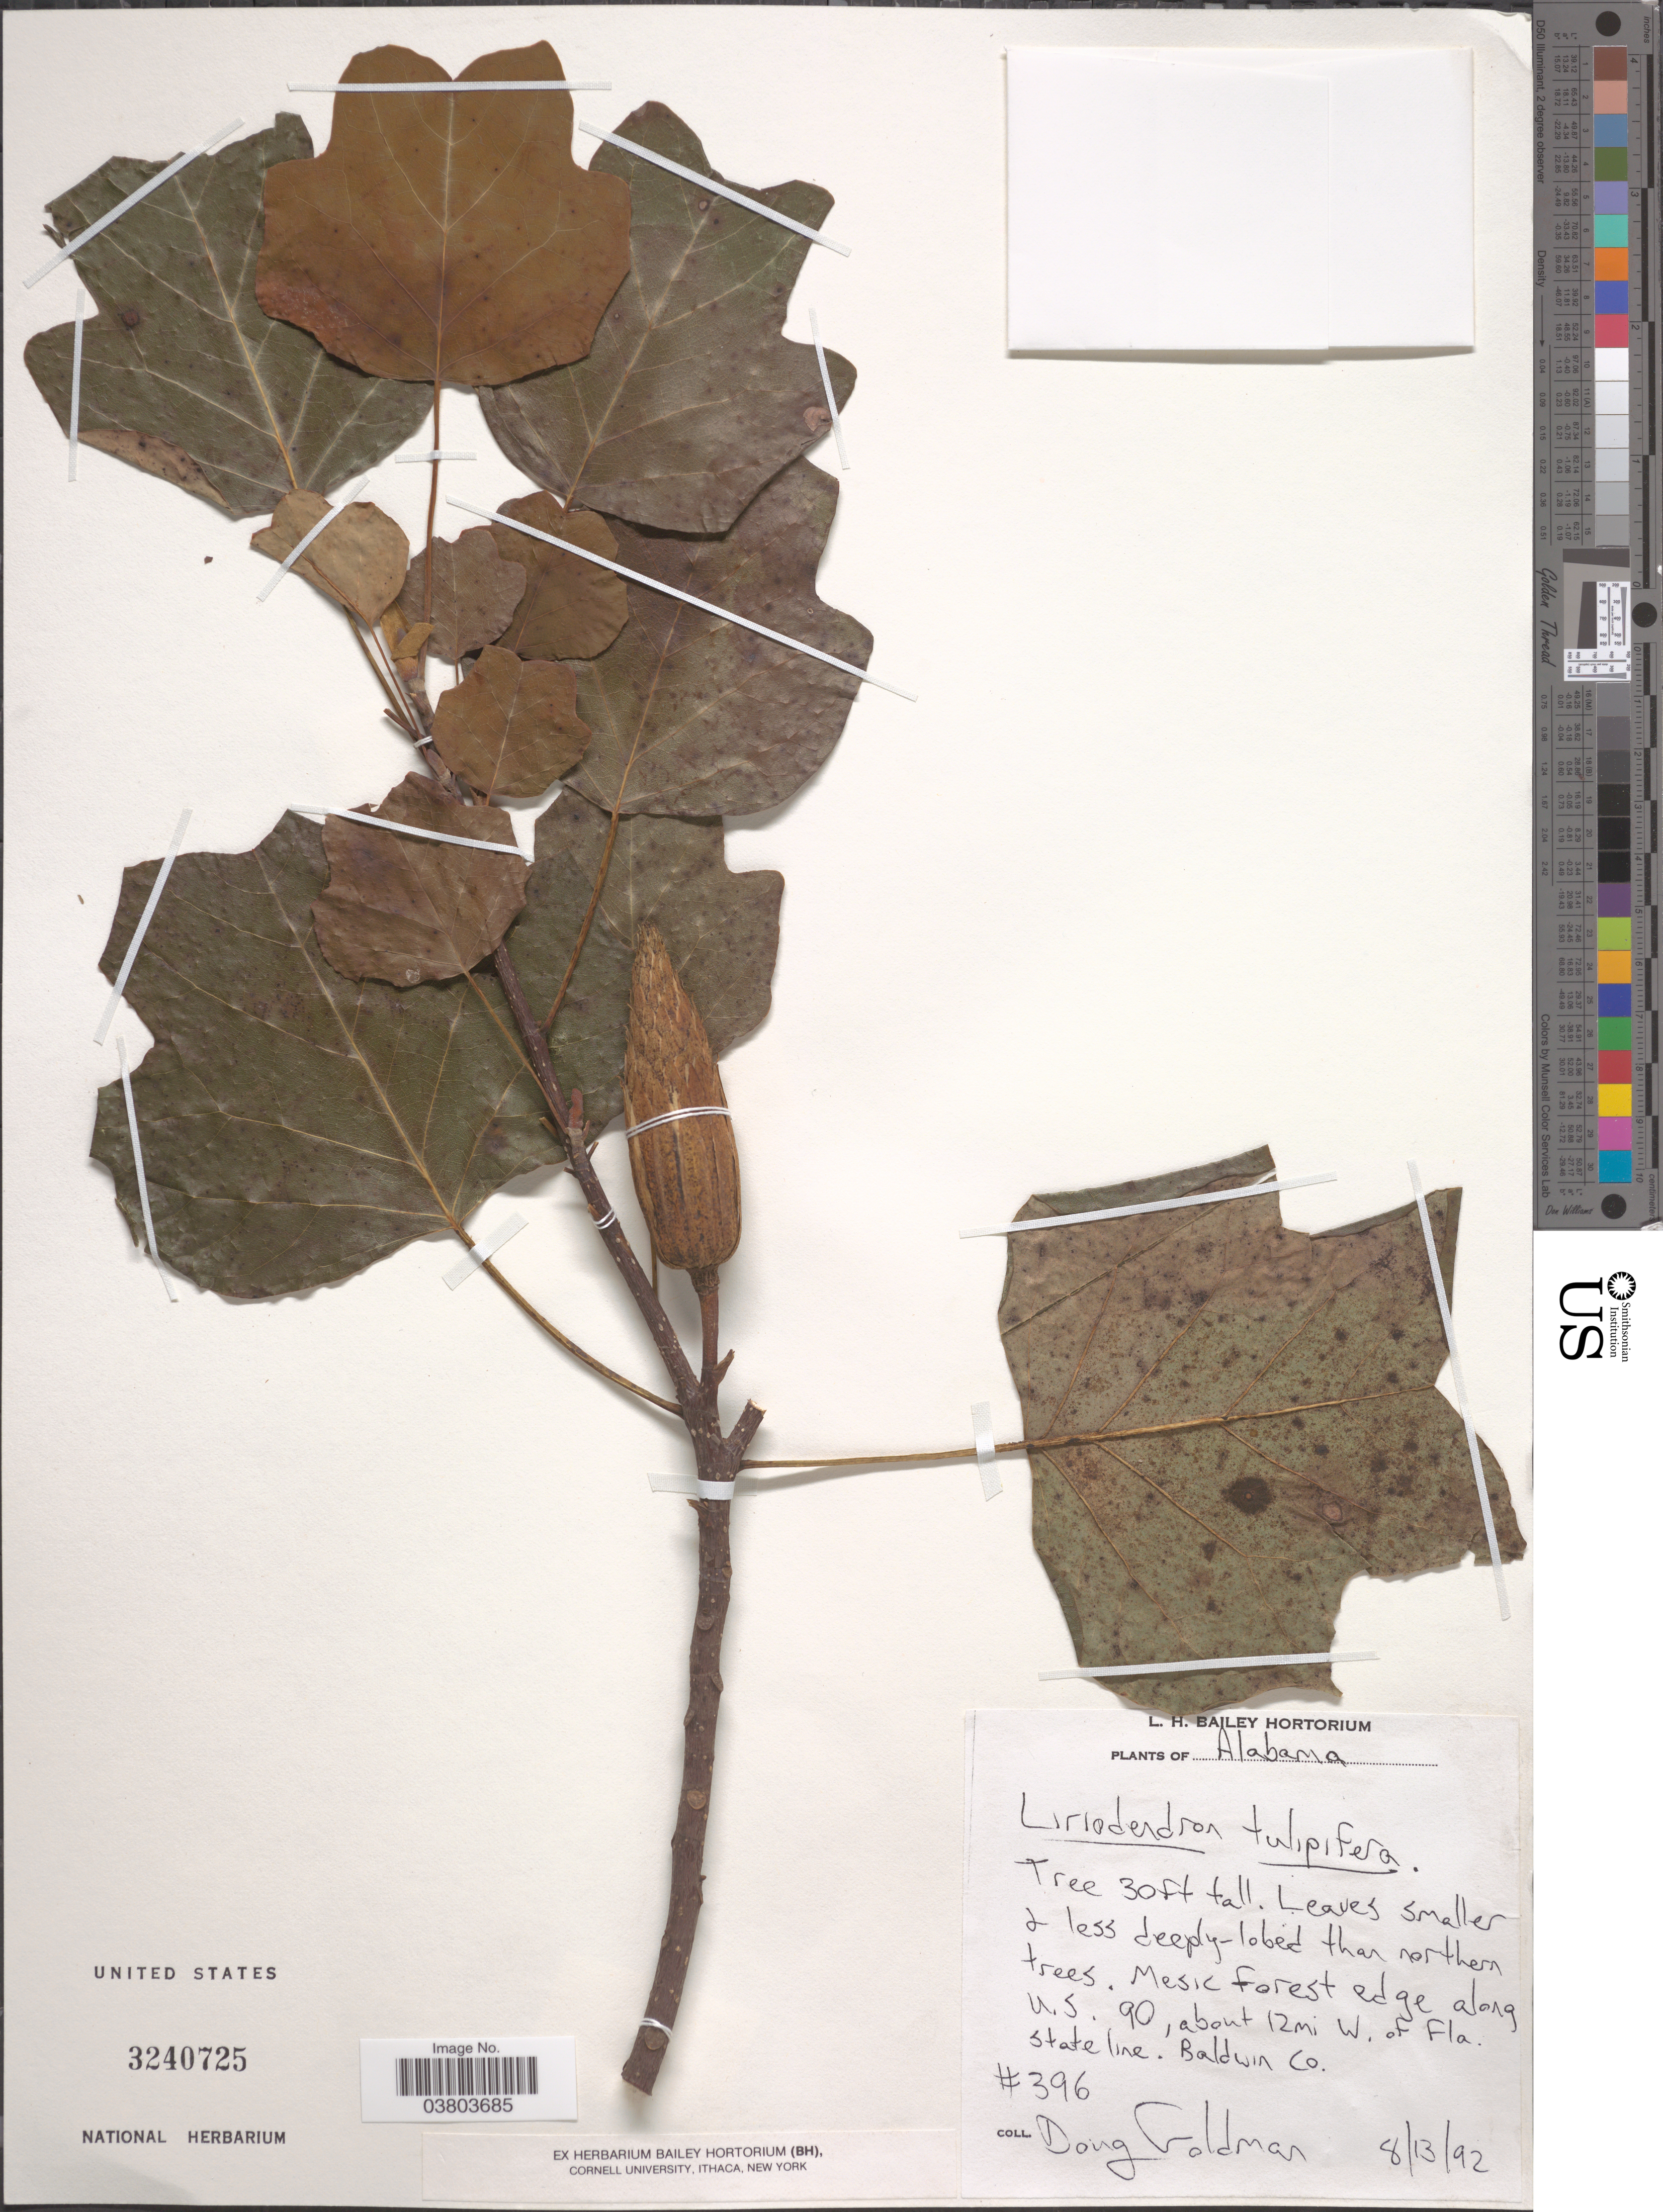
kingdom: Plantae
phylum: Tracheophyta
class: Magnoliopsida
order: Magnoliales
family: Magnoliaceae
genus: Liriodendron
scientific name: Liriodendron tulipifera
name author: L.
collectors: D. Goldman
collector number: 396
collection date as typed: Transcribed d/m/y: 13/8/92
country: United States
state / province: Alabama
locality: Edge along U.S. 90, about 12mi W. of Fla. state line. Baldwin Co.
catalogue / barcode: US 3240725